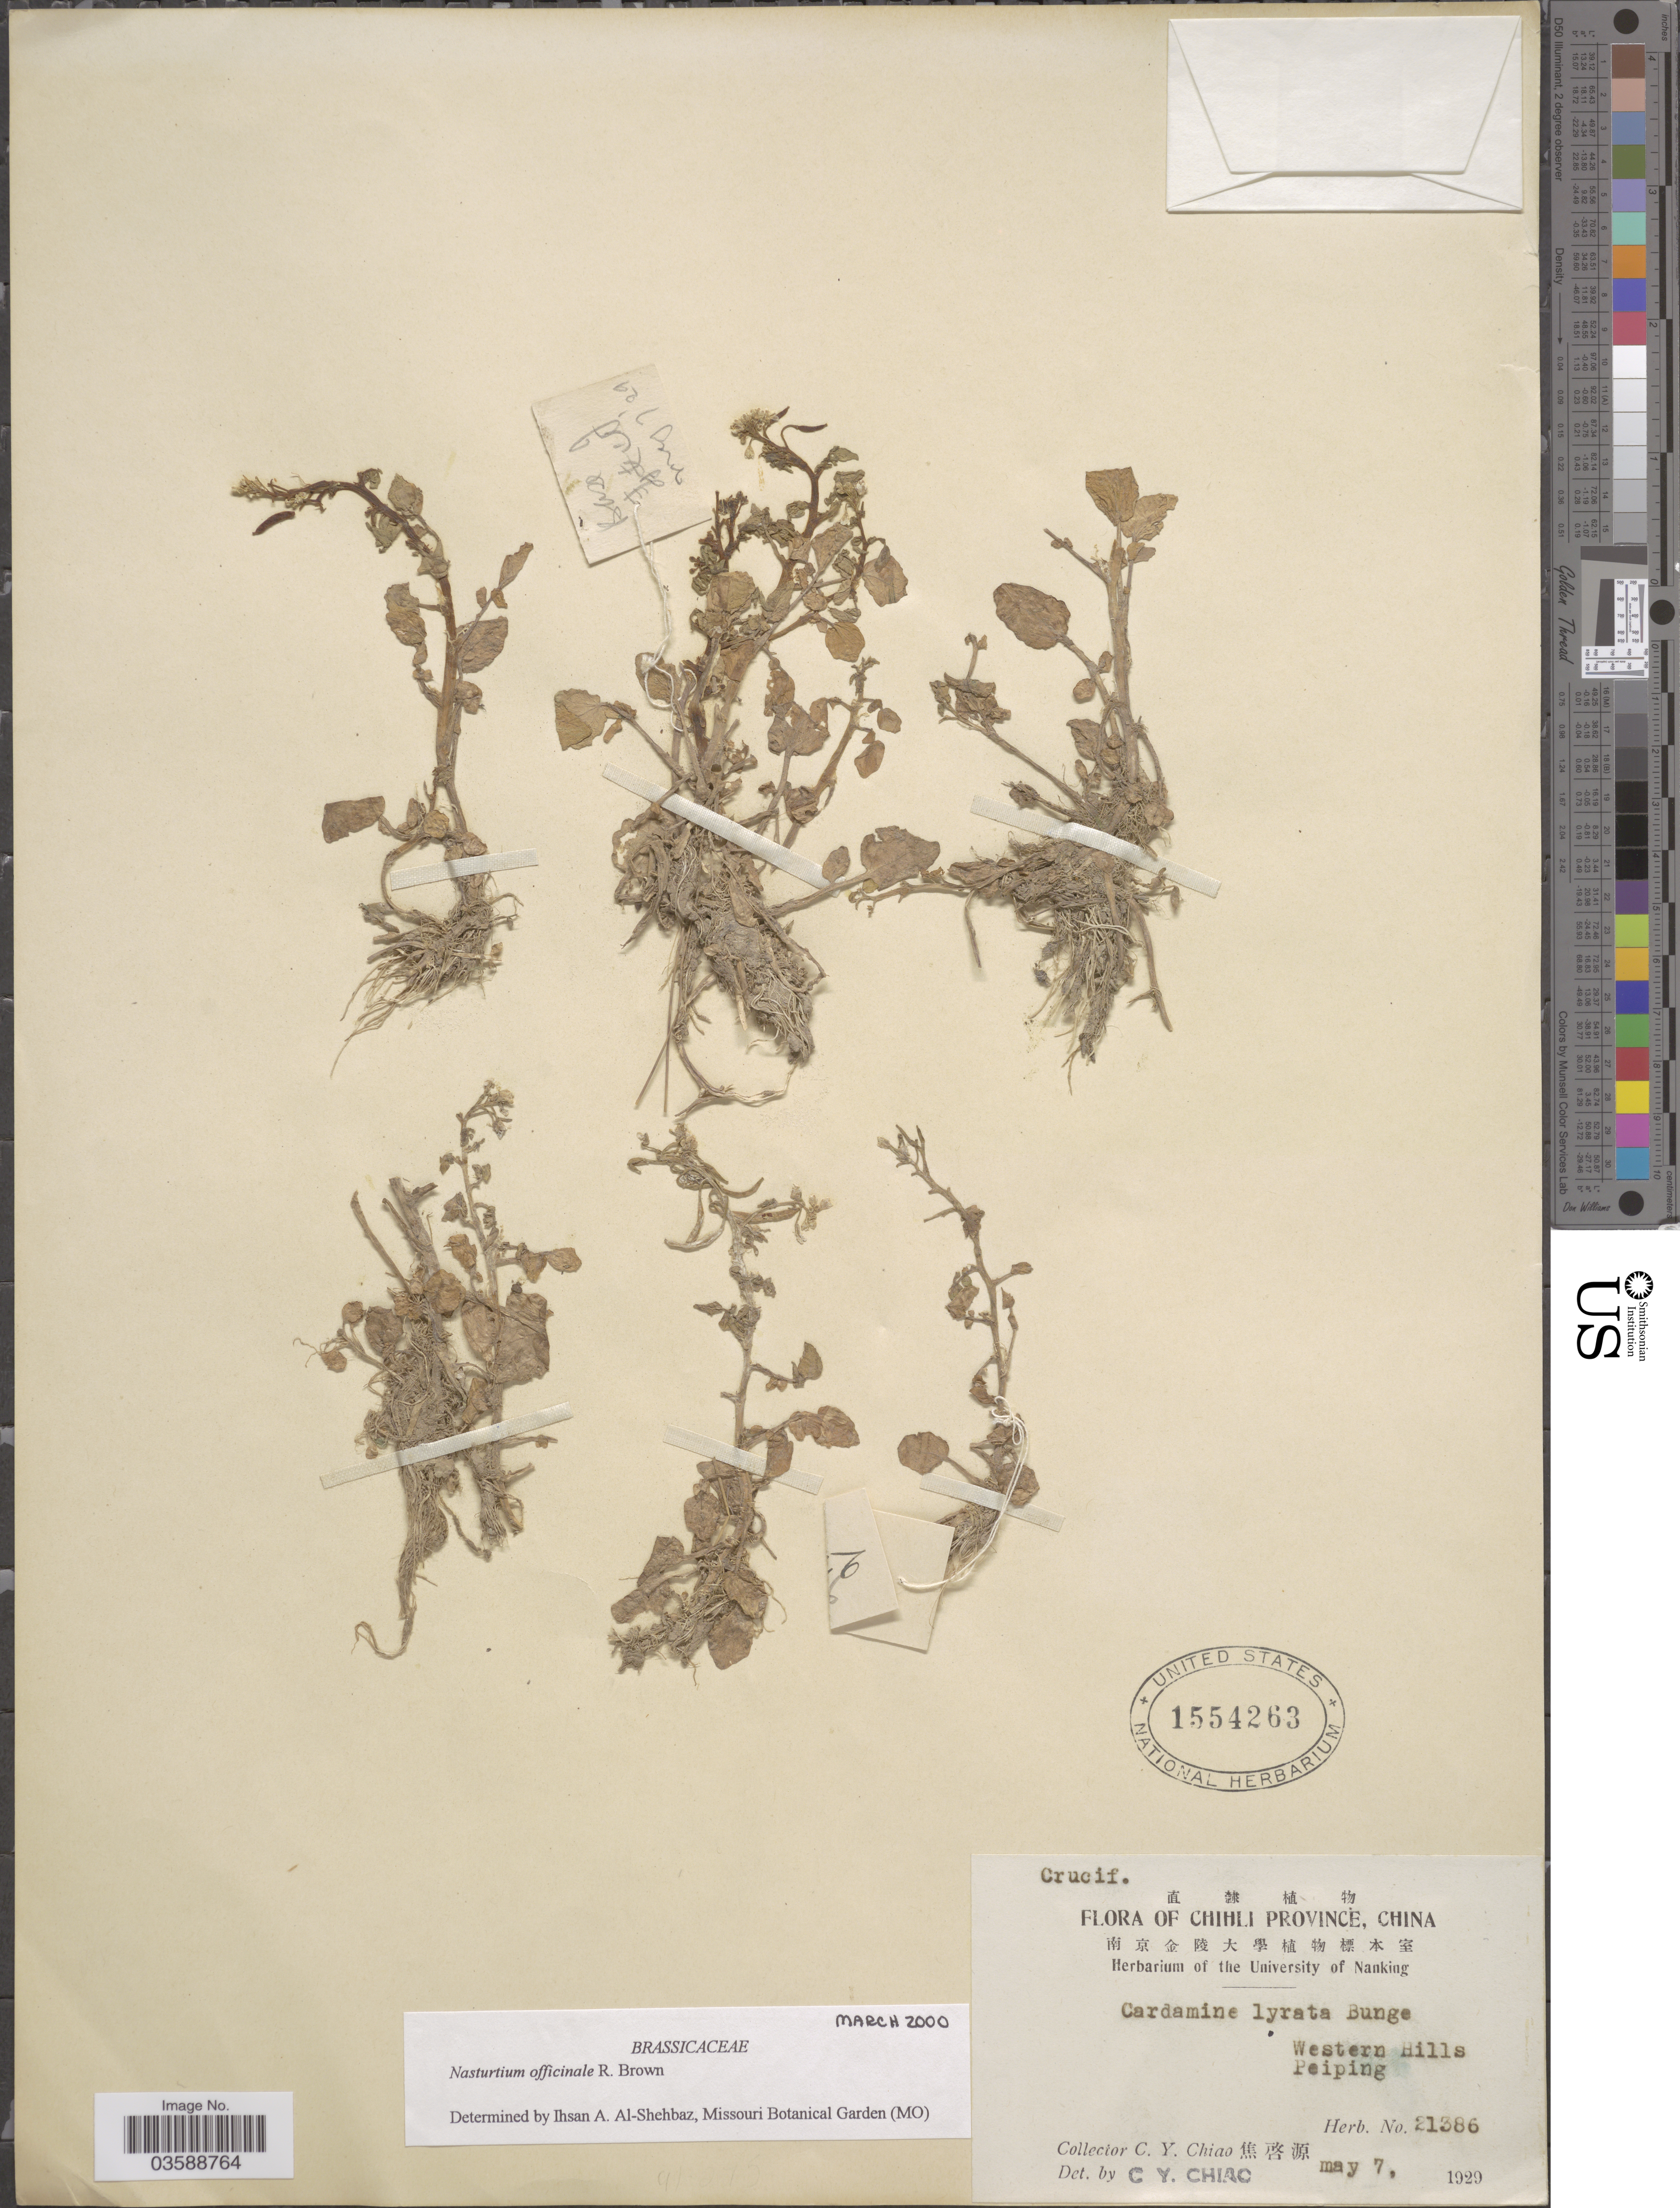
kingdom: Plantae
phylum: Tracheophyta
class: Magnoliopsida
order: Brassicales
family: Brassicaceae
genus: Nasturtium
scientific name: Nasturtium officinale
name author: R. Br.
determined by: Al-Shehbaz, I. A., (MO), Missouri Botanical Garden (UNITED STATES)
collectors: C. Y. Chiao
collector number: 21386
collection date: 1929-05-07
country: China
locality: Chihli Province. Western Hills Peiping.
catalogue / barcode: US 1554263